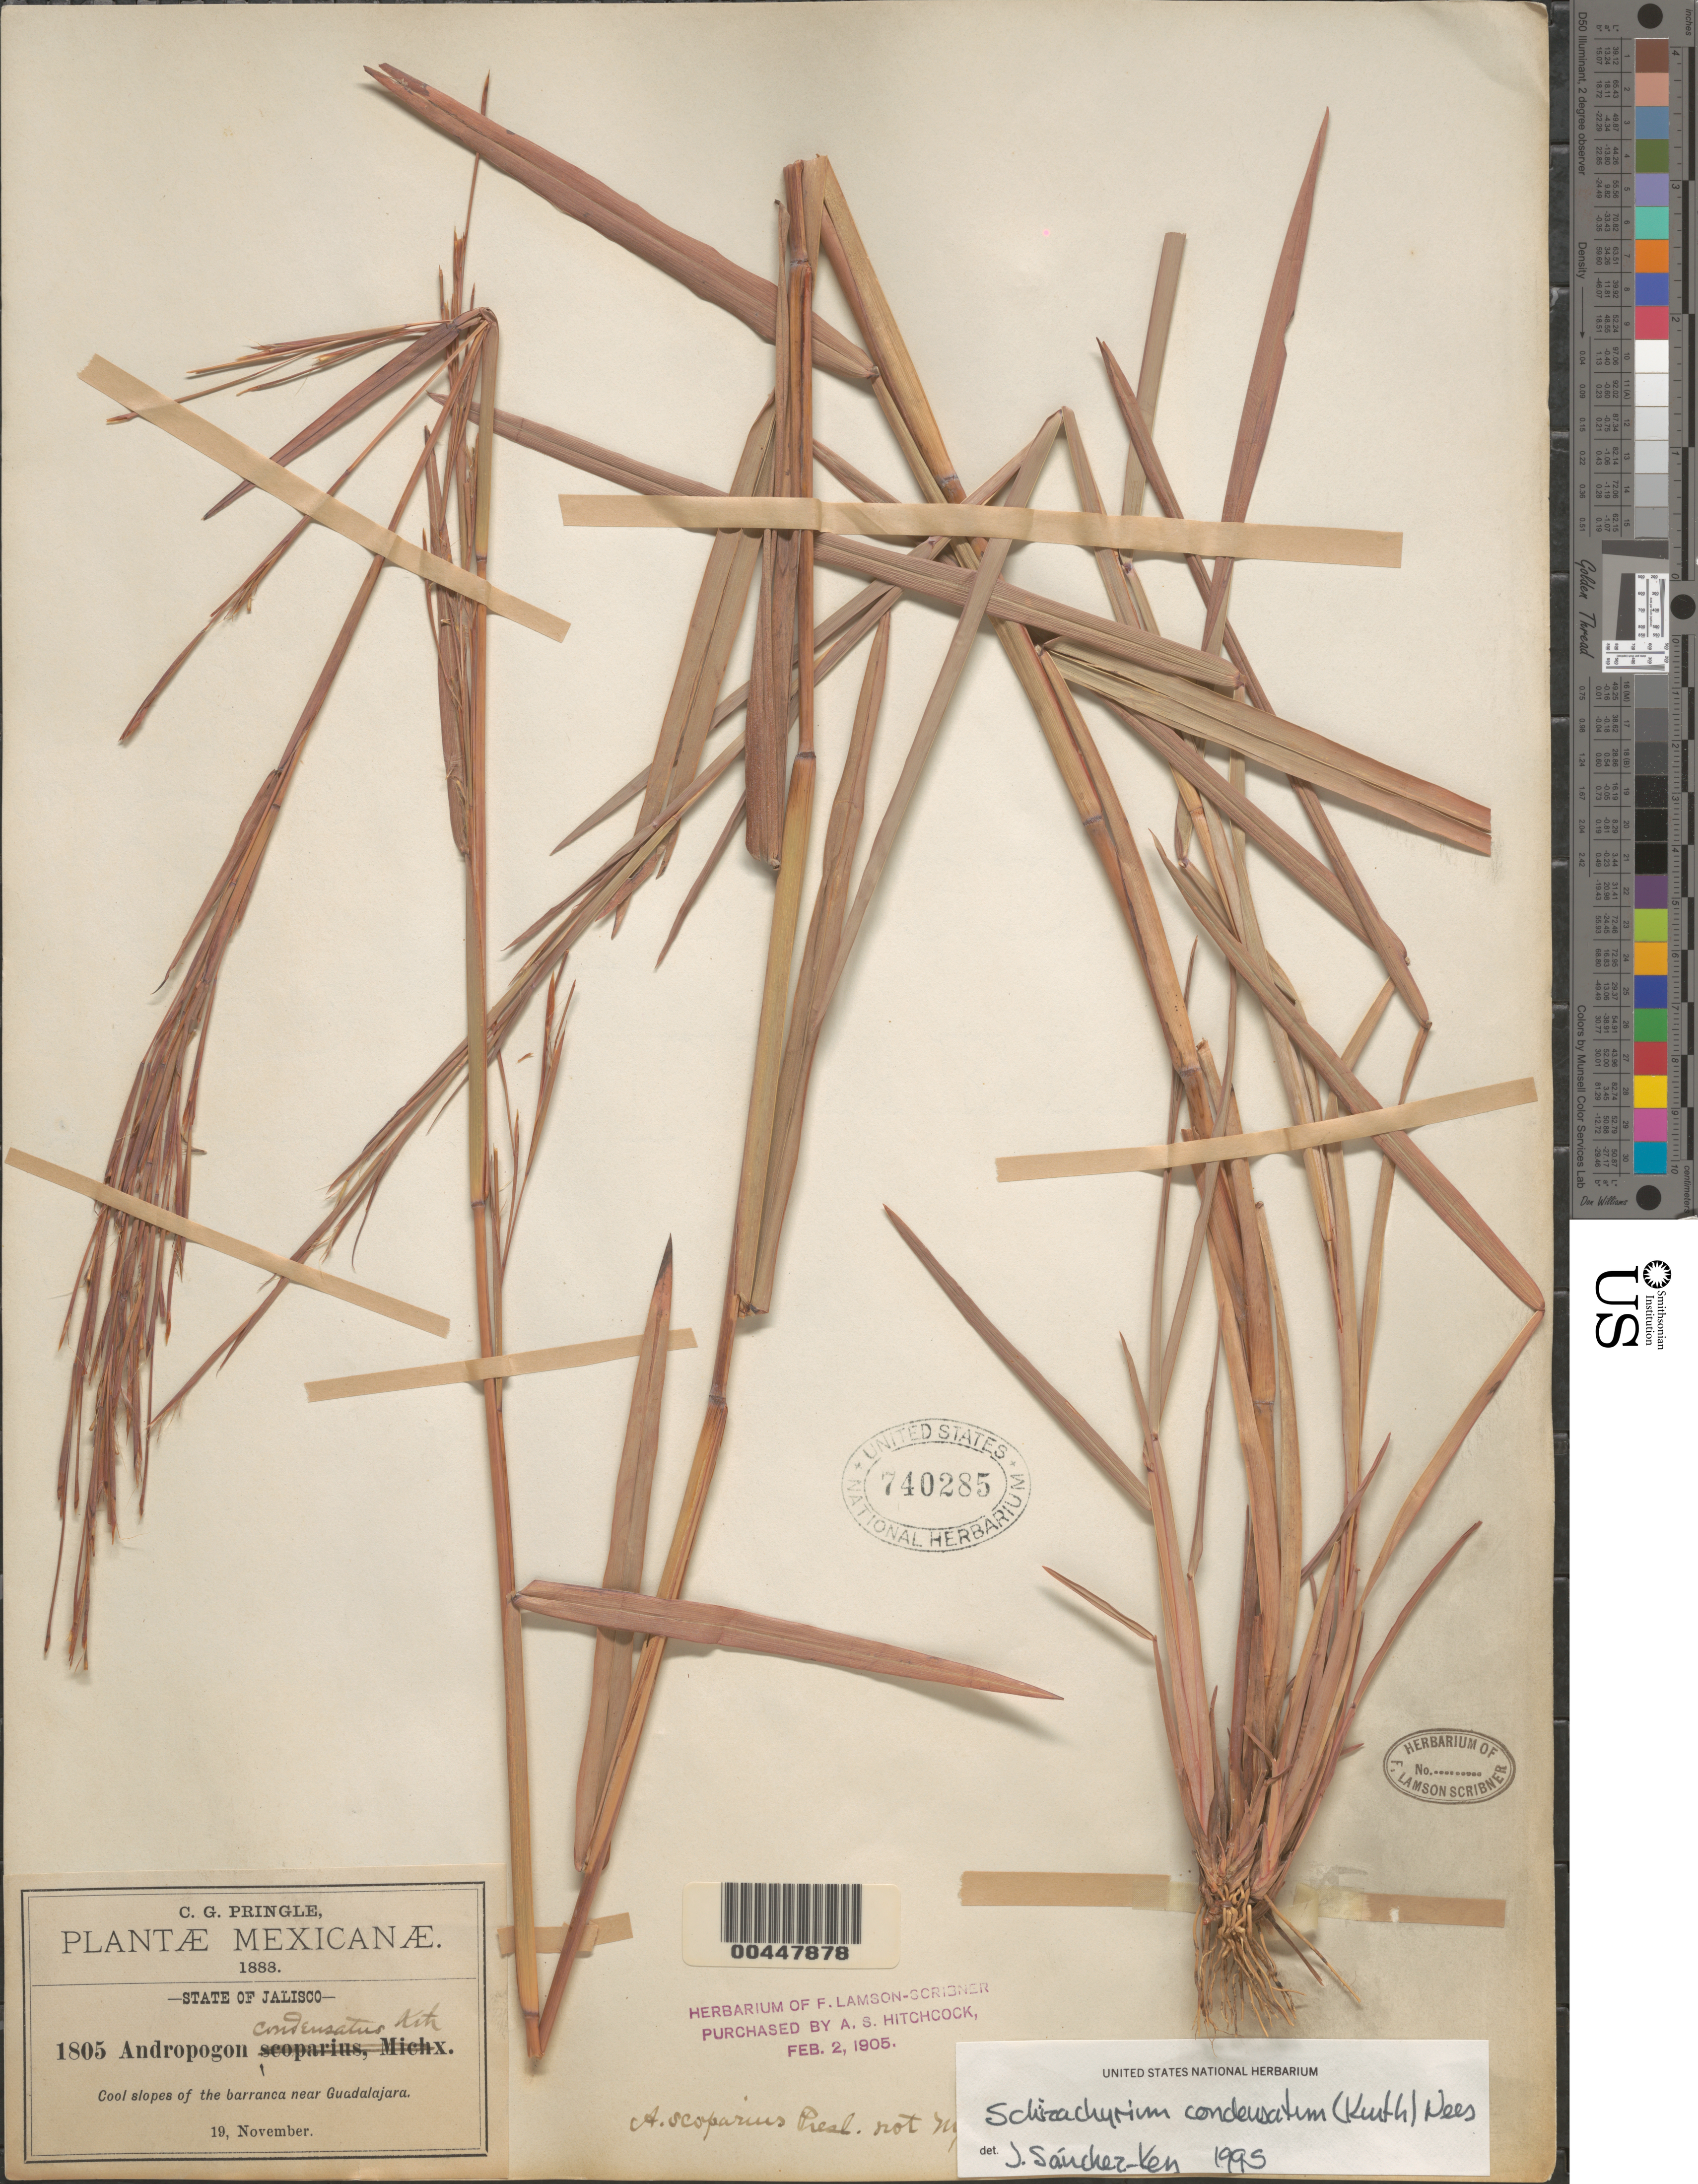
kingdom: Plantae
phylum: Tracheophyta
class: Liliopsida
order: Poales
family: Poaceae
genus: Schizachyrium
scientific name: Schizachyrium condensatum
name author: (Kunth) Nees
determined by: Sánchez-Ken, J. G.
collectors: C. G. Pringle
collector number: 1805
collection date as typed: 19 Nov 1888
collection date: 1888-11-19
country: Mexico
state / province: Jalisco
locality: Cool slopes of the barranca near Guadalajara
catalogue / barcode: US 740285